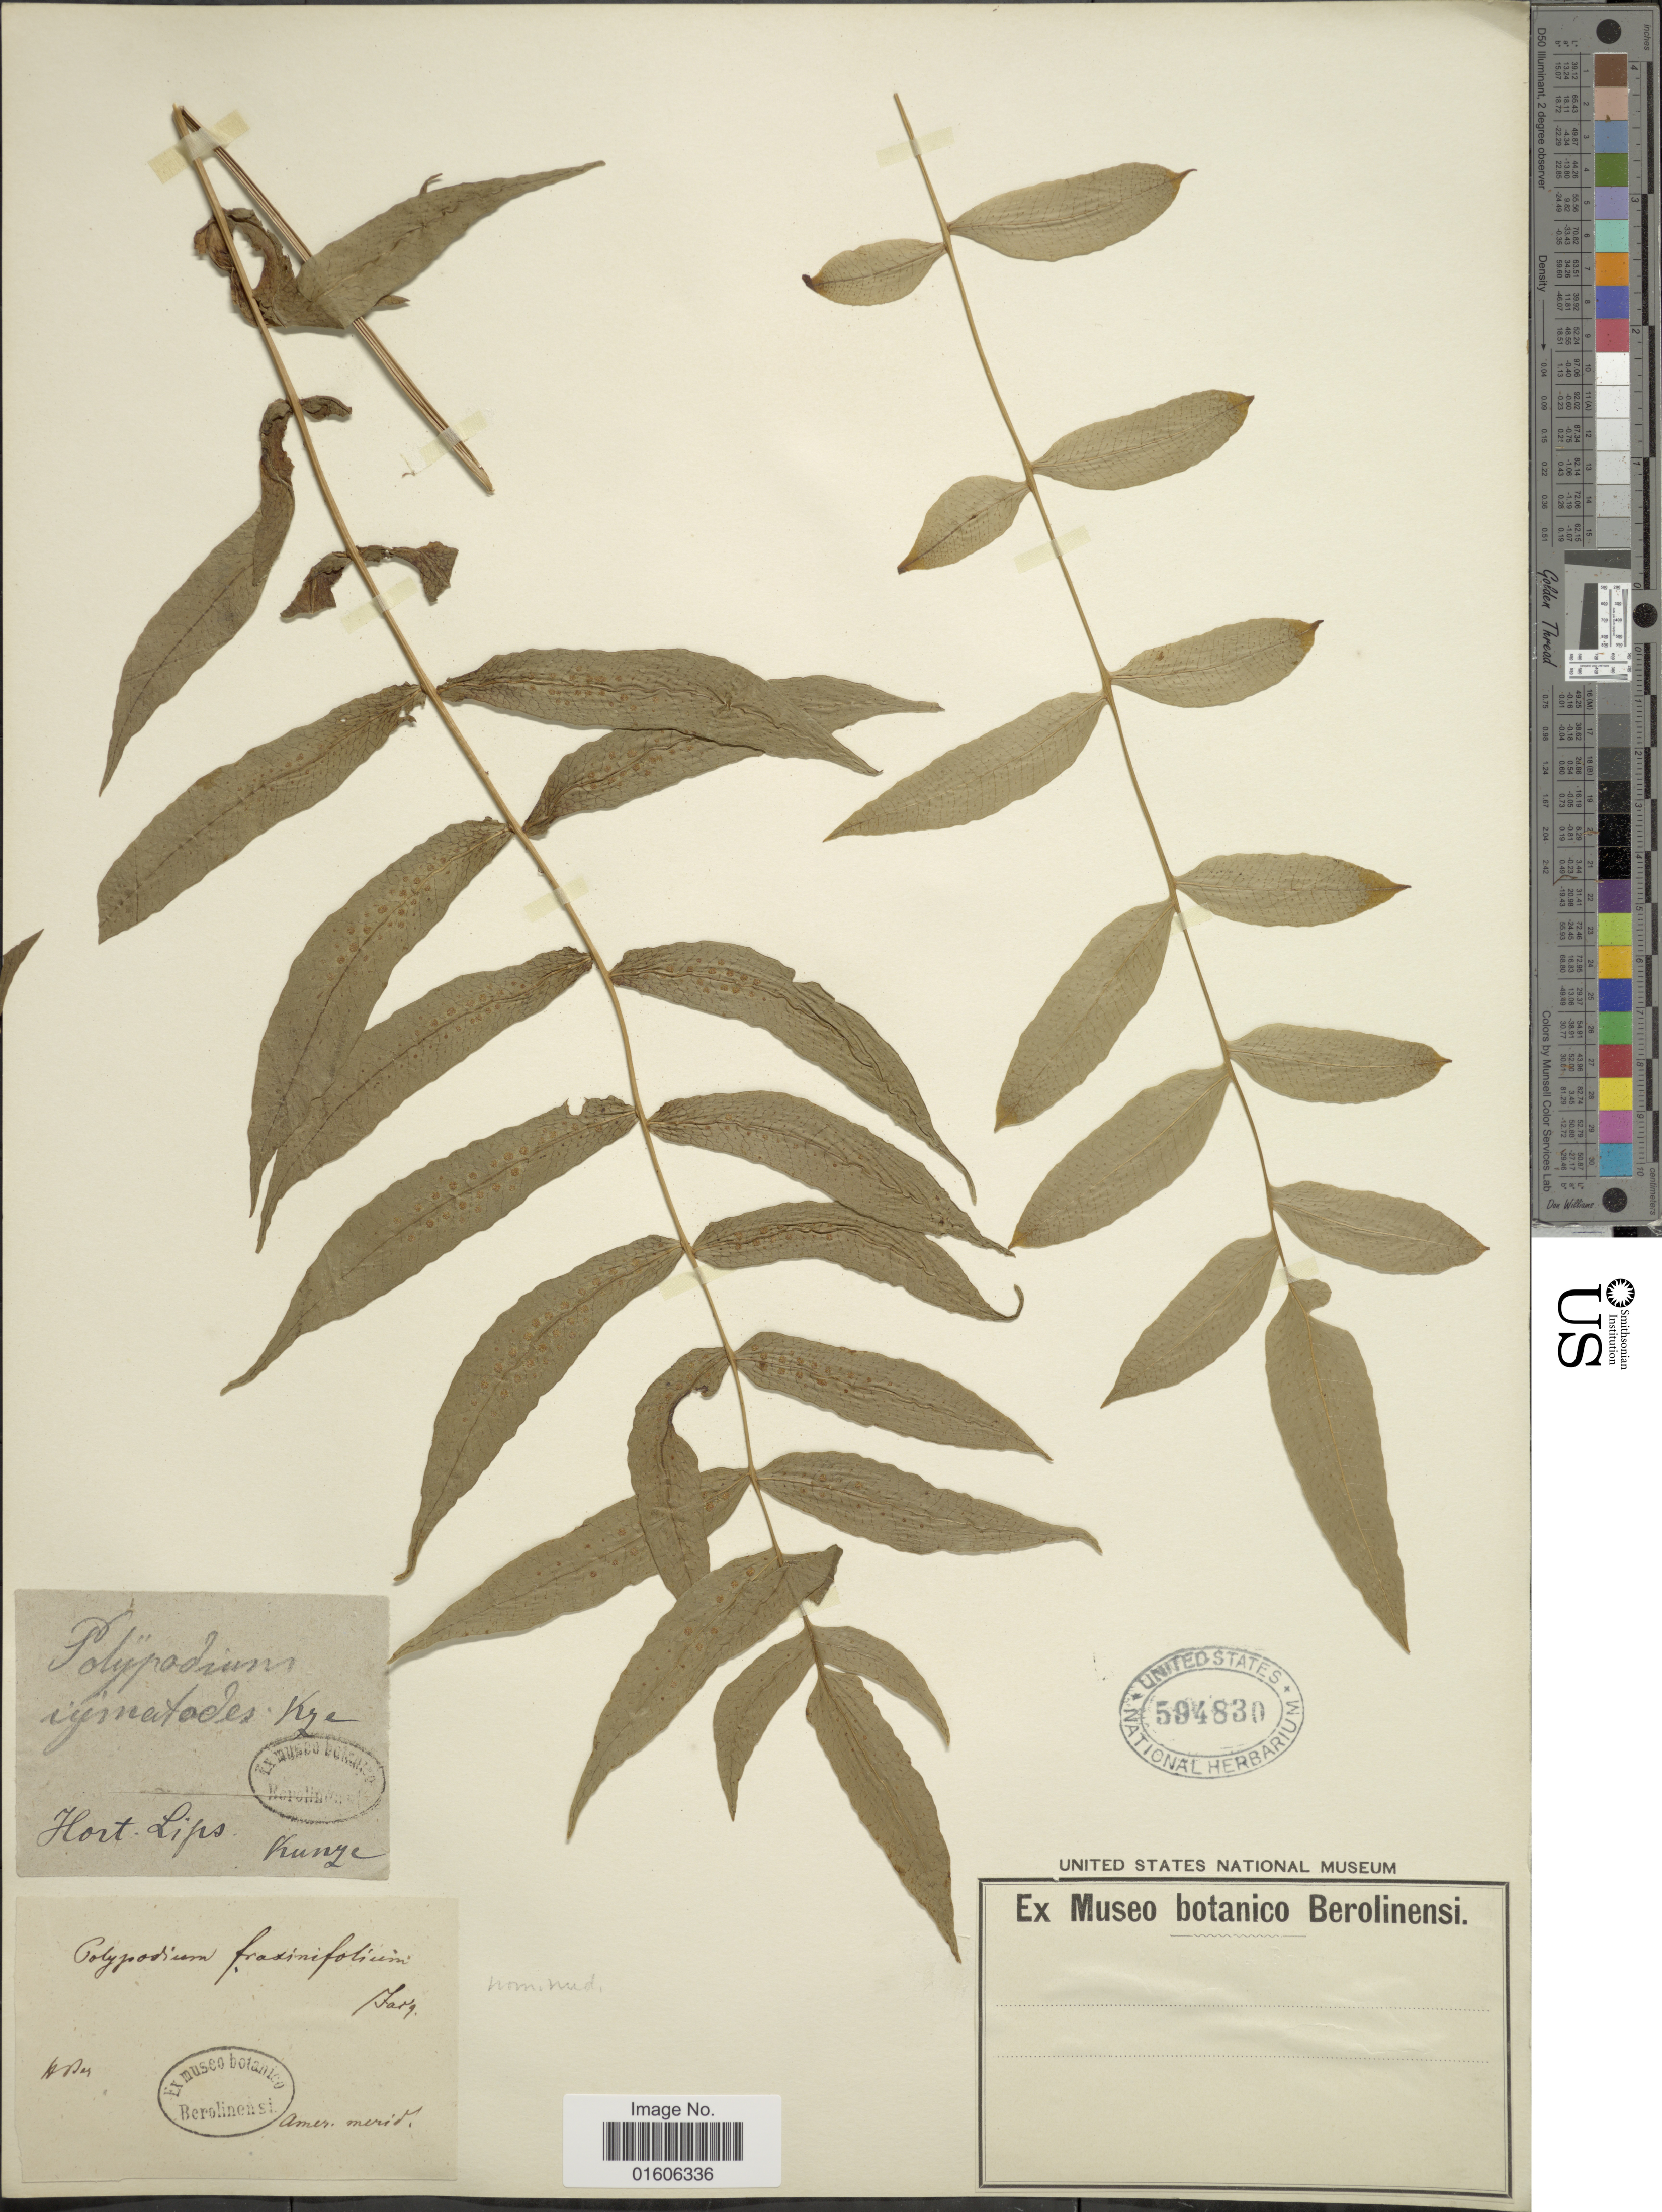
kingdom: Plantae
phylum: Tracheophyta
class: Polypodiopsida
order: Polypodiales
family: Polypodiaceae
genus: Serpocaulon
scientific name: Serpocaulon fraxinifolium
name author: (Jacq.) A.R. Sm.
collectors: -- Kunze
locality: Hort. Lips.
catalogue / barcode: US 594830